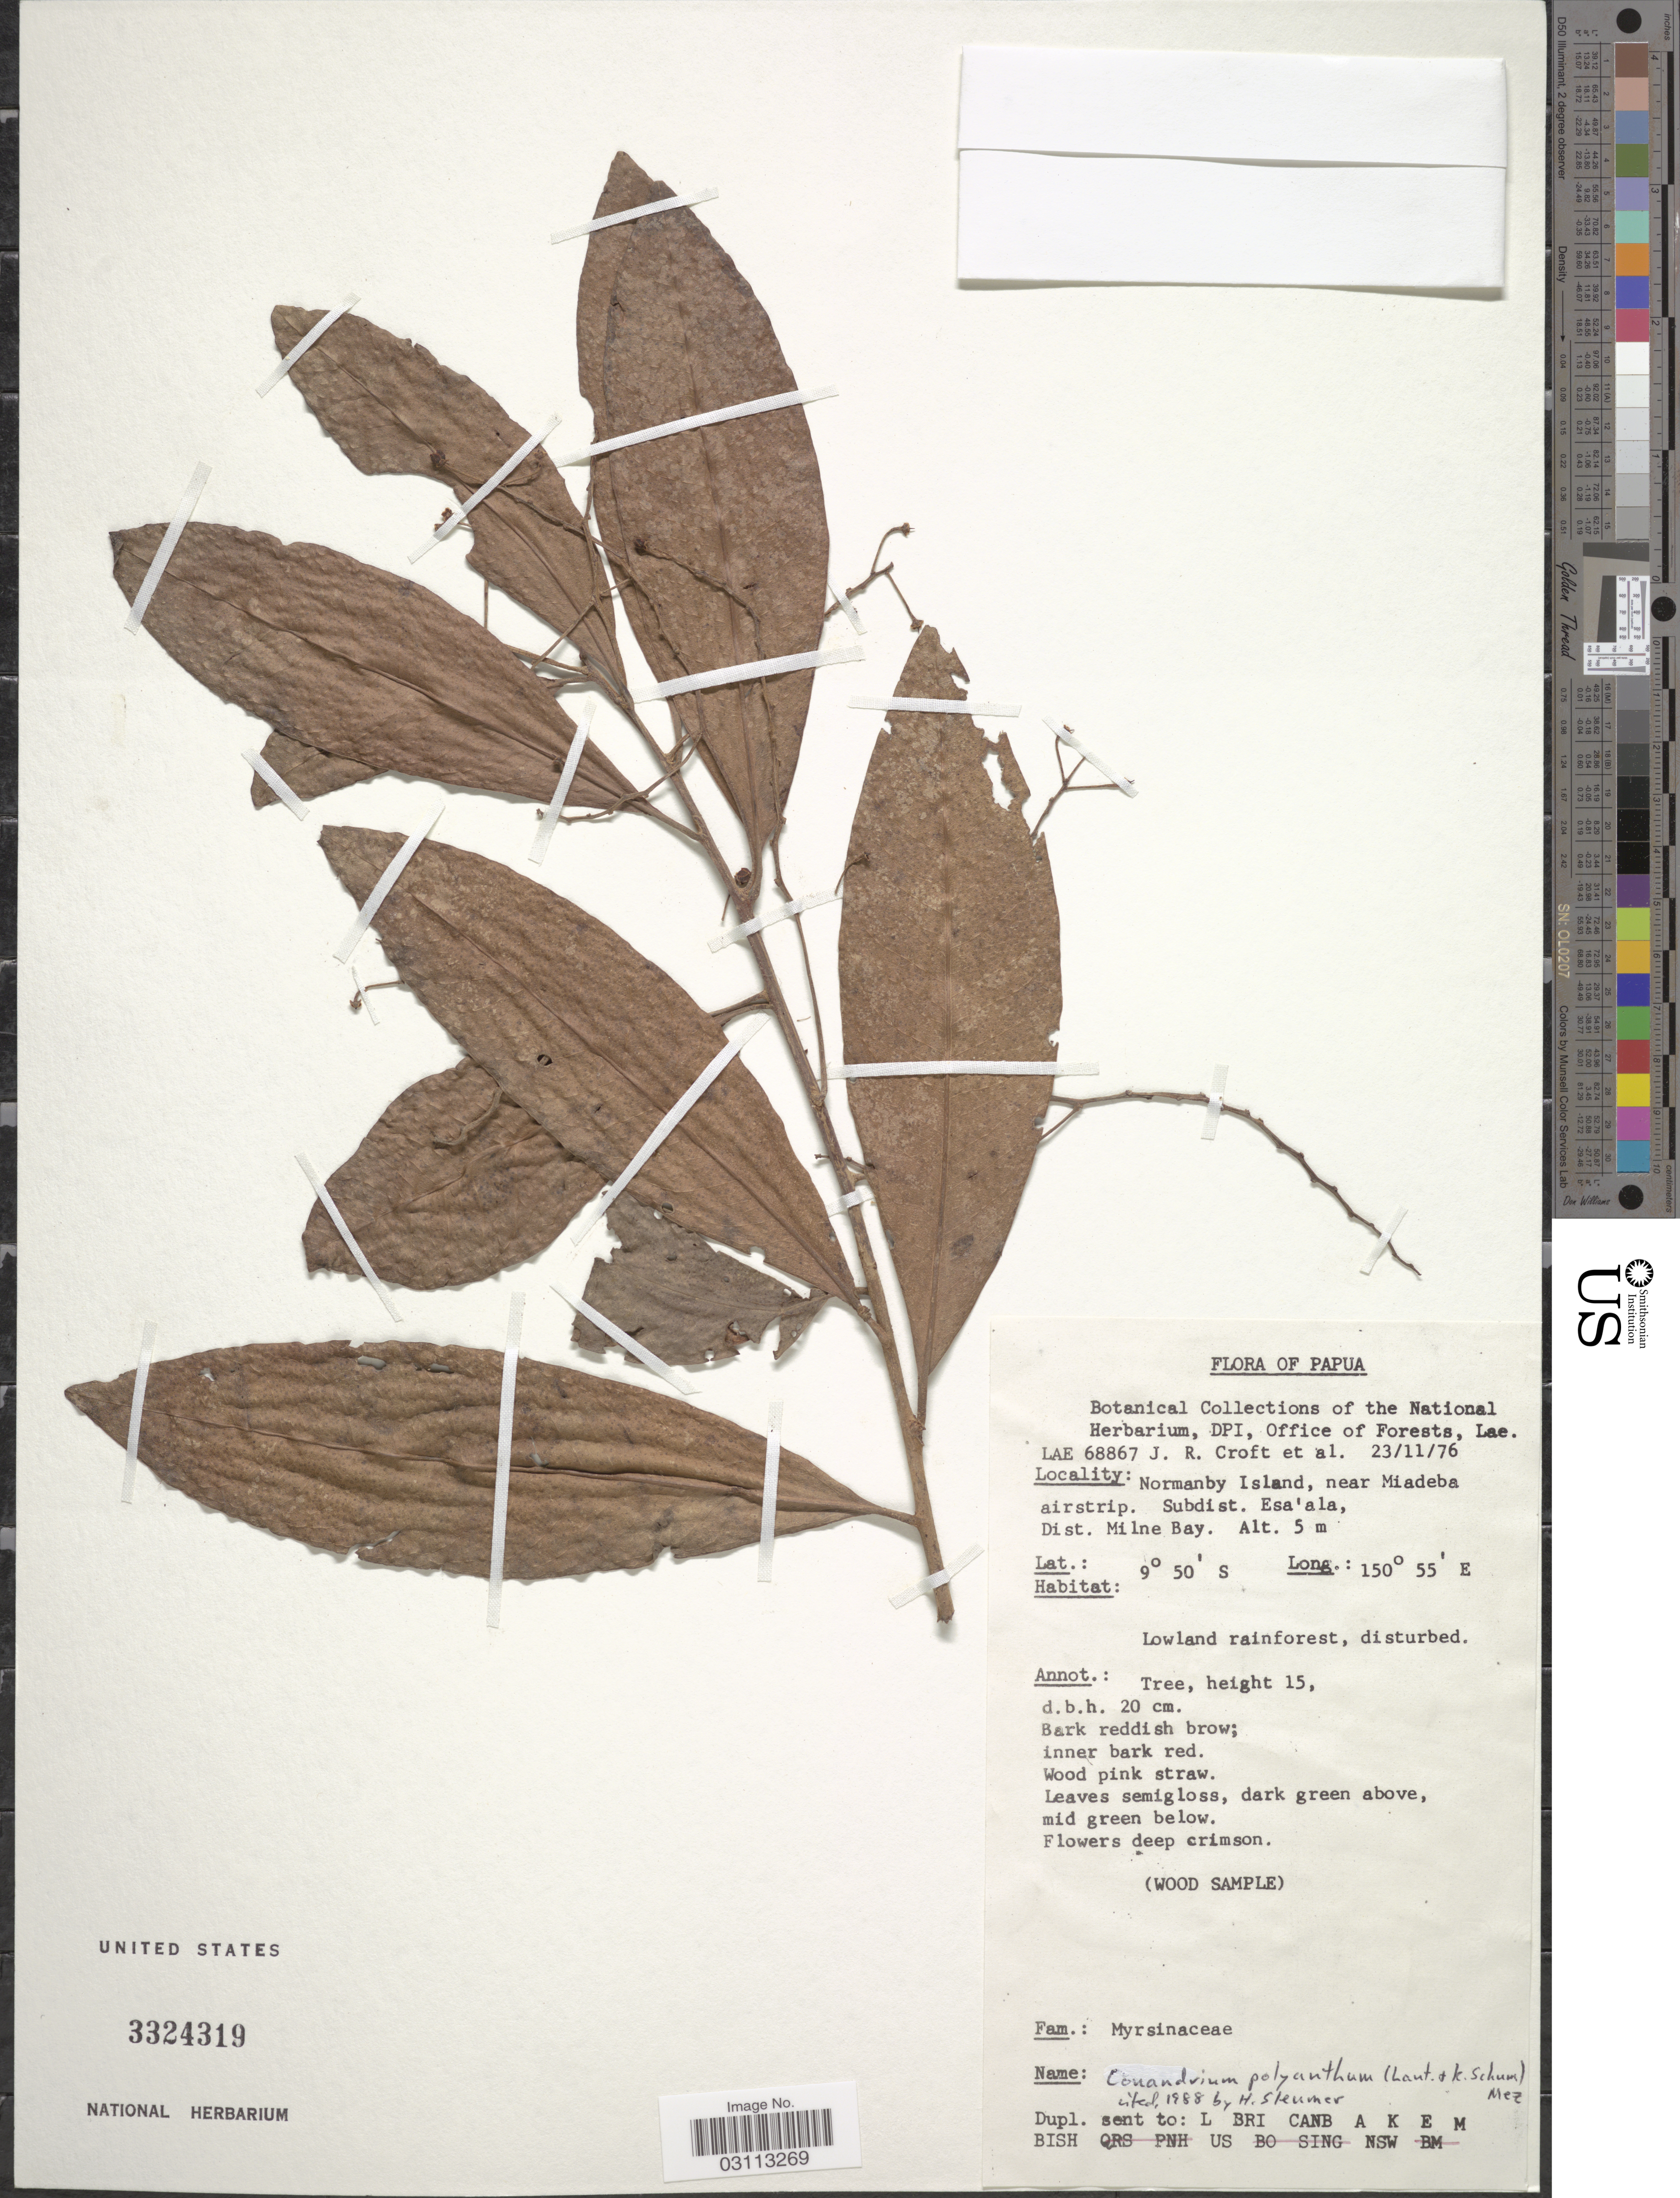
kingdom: Plantae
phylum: Tracheophyta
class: Magnoliopsida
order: Ericales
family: Primulaceae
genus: Conandrium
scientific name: Conandrium polyanthum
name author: (Lauterb. & K. Schum.) Mez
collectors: J. R. Croft & et al.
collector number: LAE68867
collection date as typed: Transcribed d/m/y: 23/11/76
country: Papua New Guinea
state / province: Milne Bay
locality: Normanby Island, near Miadeba airstrip. Subdist. Esa'ala, Dist. Milne Bay.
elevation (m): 5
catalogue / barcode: US 3324319